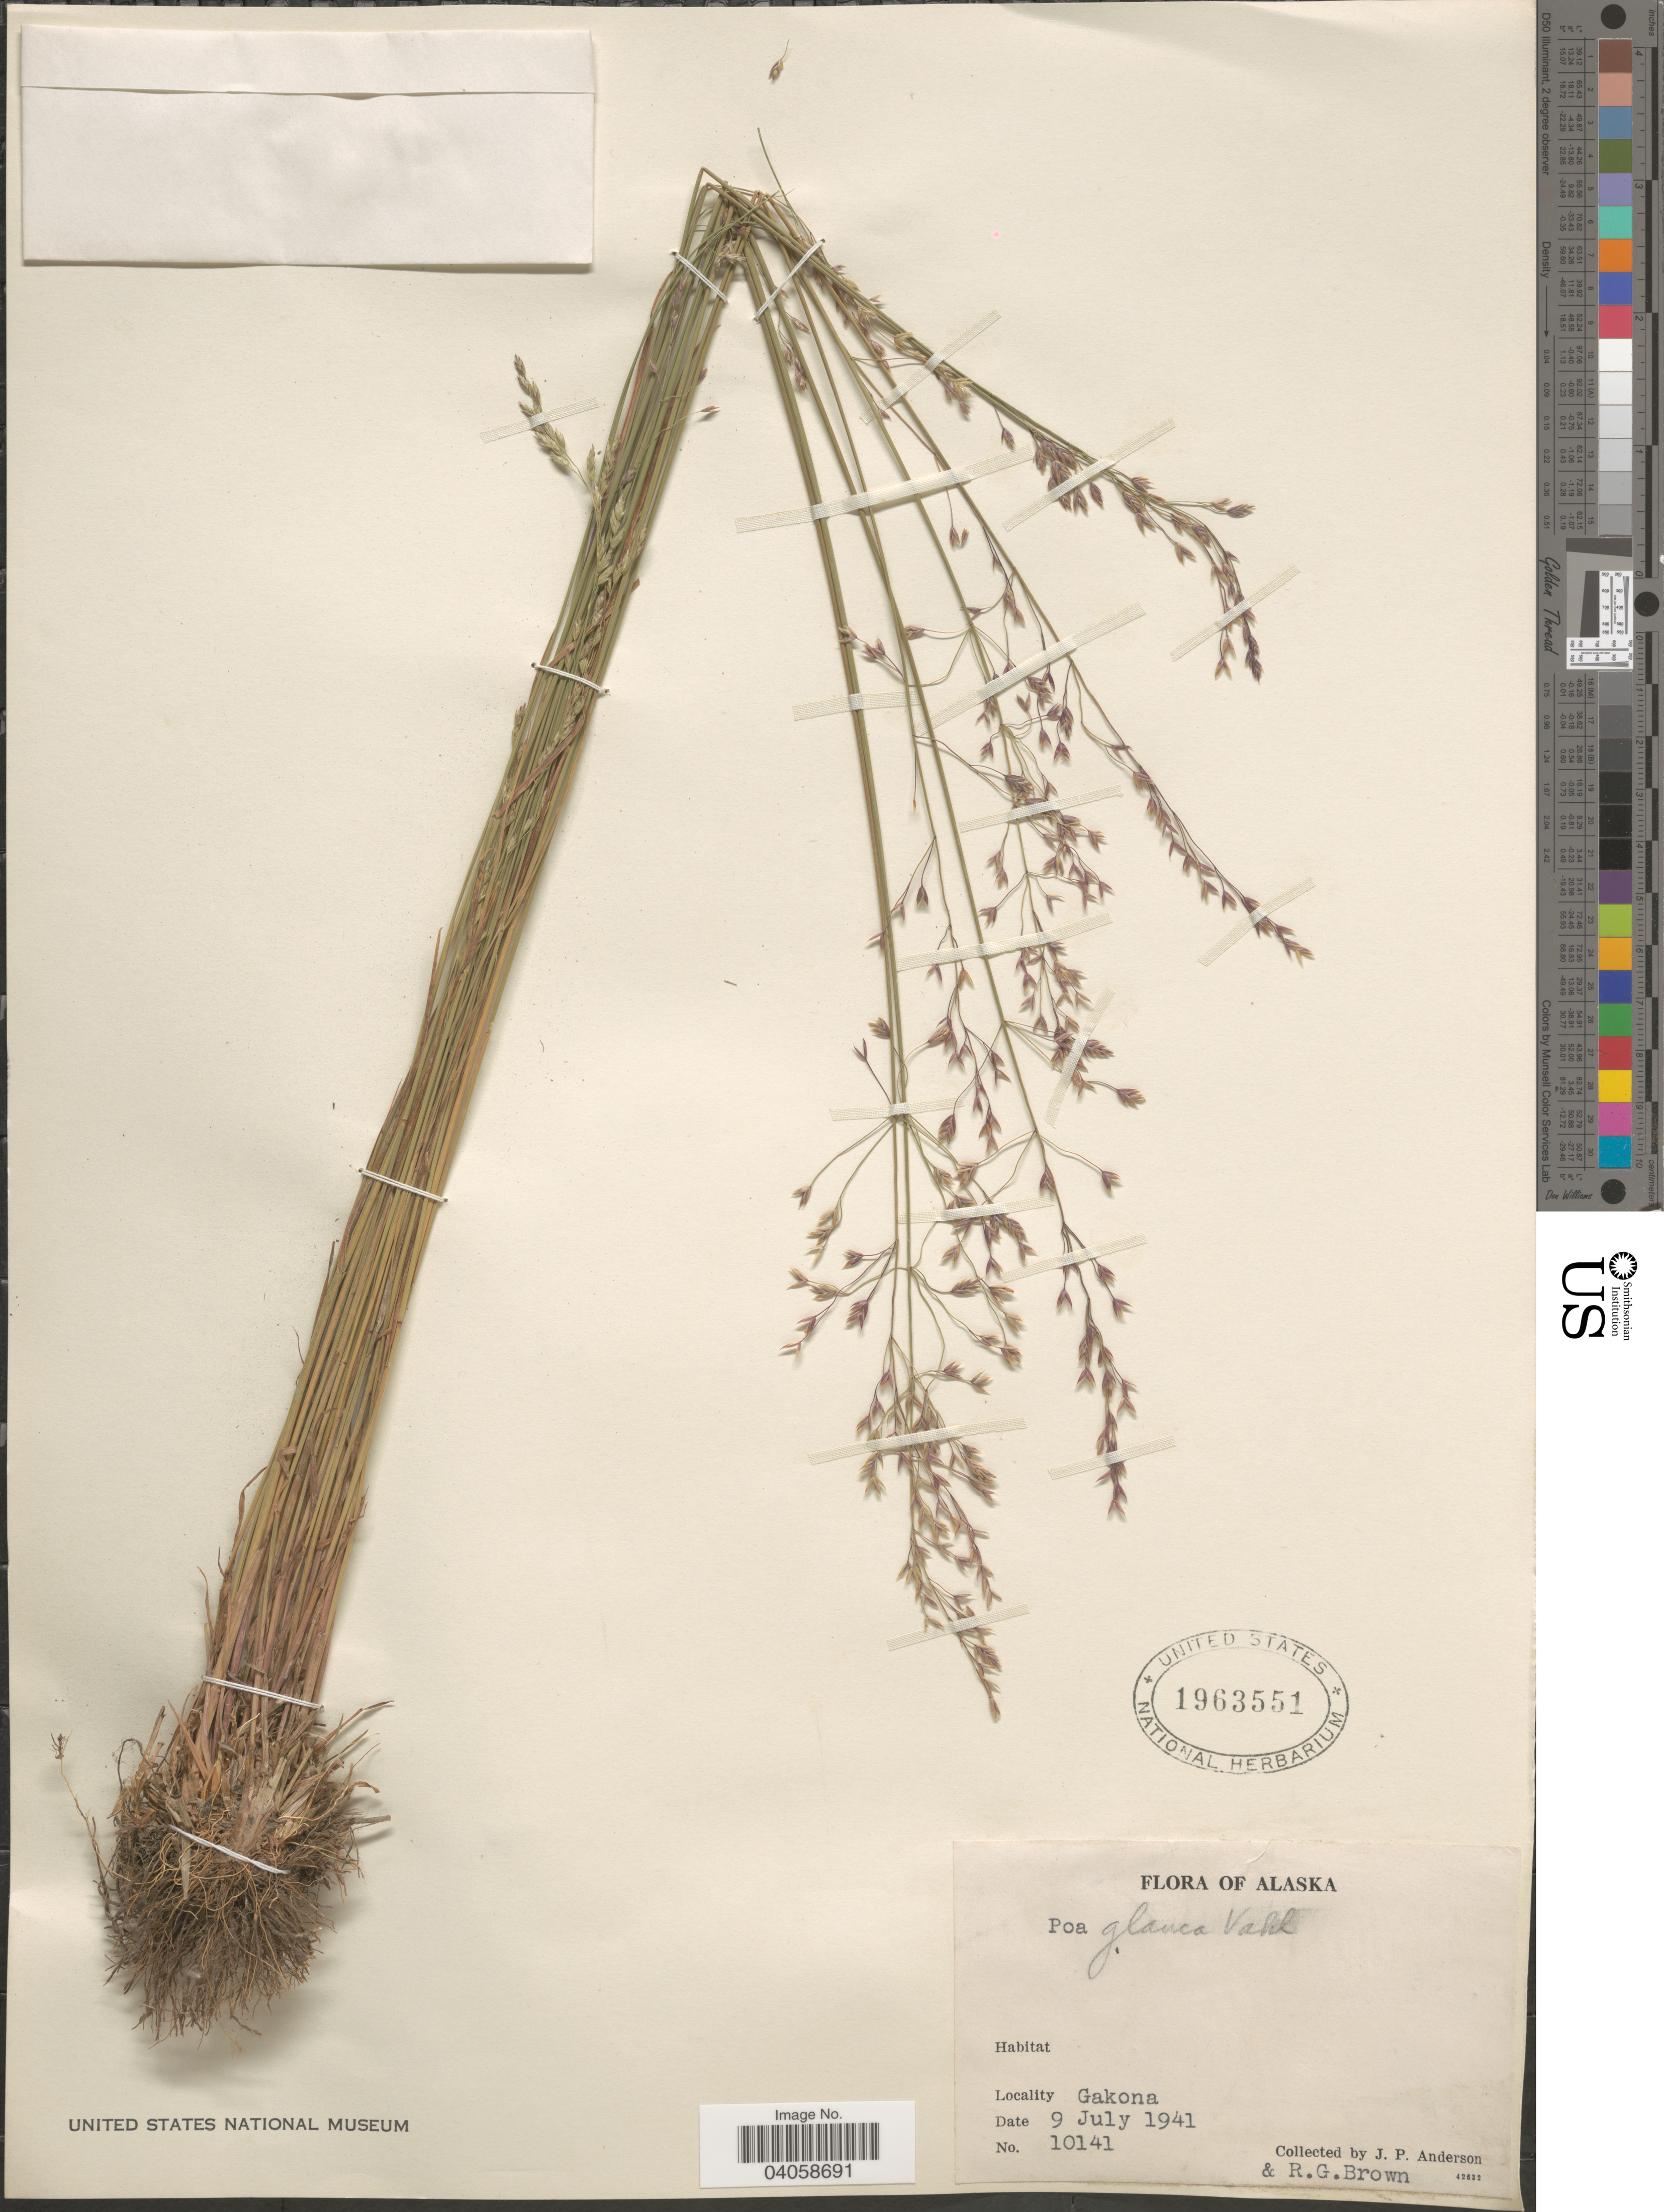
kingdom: Plantae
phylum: Tracheophyta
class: Liliopsida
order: Poales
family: Poaceae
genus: Poa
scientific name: Poa glauca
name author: Vahl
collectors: J. P. Anderson & R. G. Brown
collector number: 10141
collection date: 1941-07-09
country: United States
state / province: Alaska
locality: Gakona.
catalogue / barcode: US 1963551